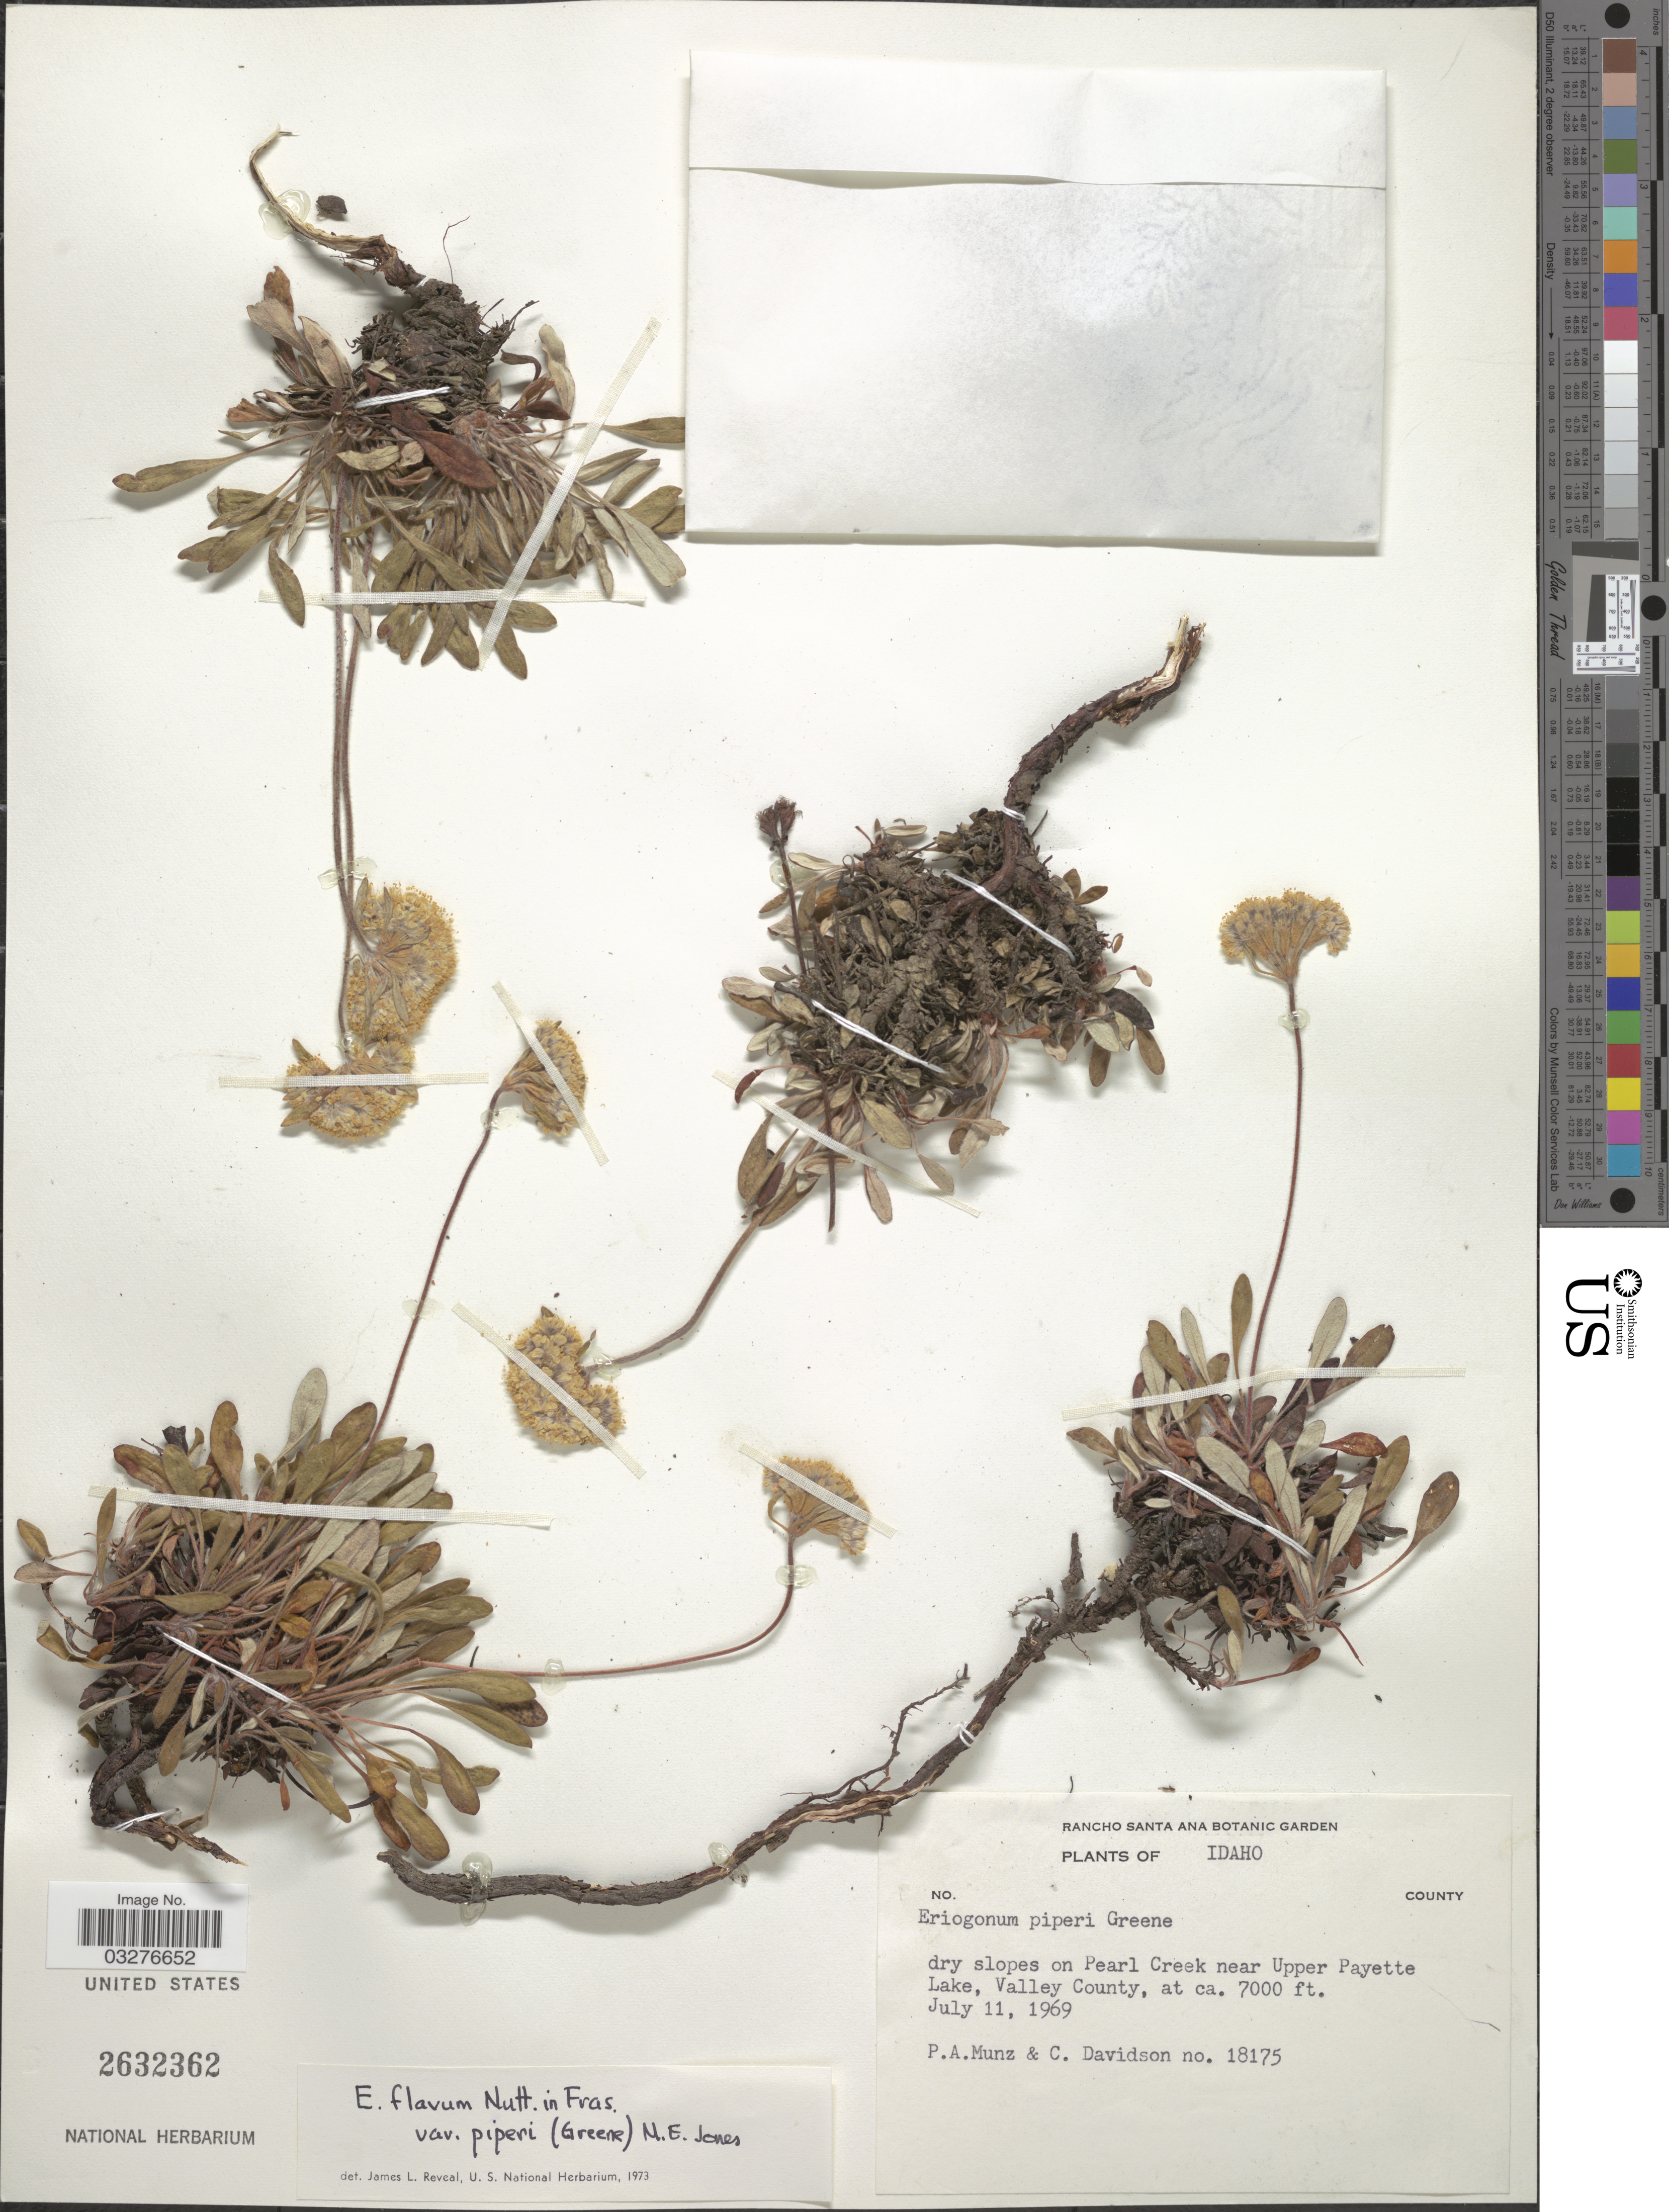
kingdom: Plantae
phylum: Tracheophyta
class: Magnoliopsida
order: Caryophyllales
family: Polygonaceae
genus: Eriogonum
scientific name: Eriogonum flavum var. piperi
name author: M.E. Jones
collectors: P. A. Munz & C. Davidson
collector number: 18175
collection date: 1969-07-11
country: United States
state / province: Idaho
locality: Dry slopes on Pearl Creek near Upper Payette Lake, Valley County.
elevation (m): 2134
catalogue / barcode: US 2632362